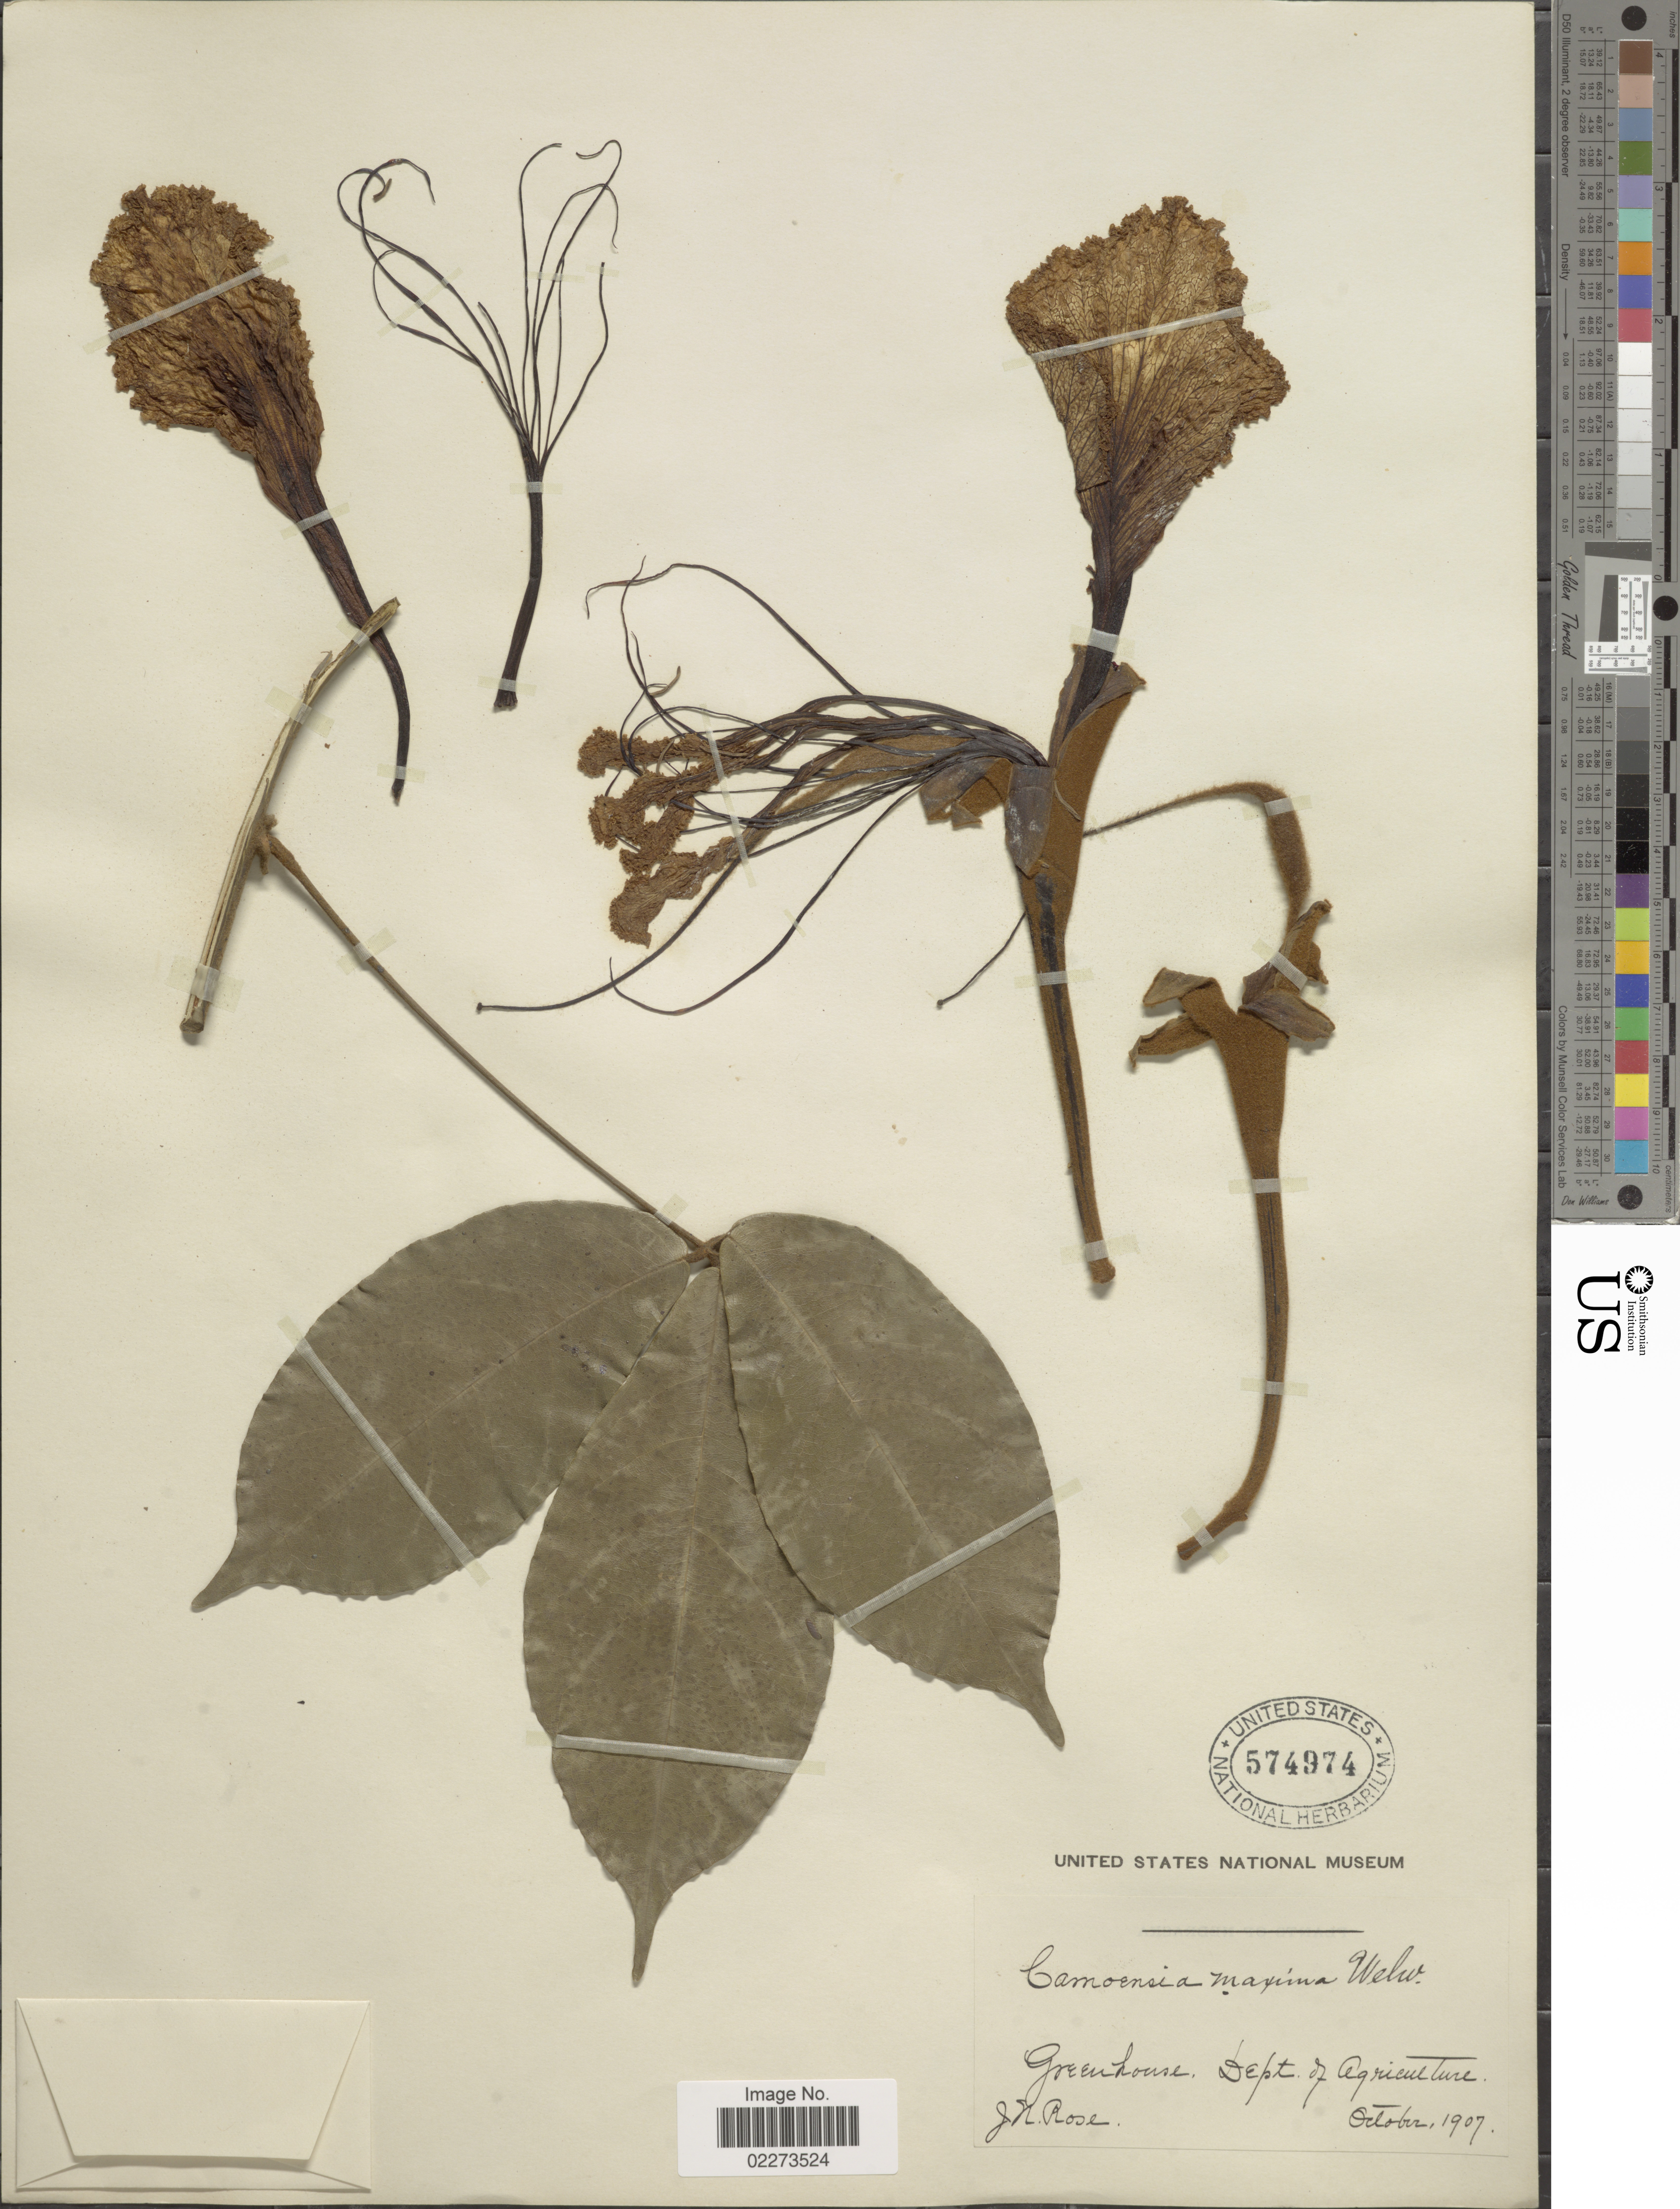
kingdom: Plantae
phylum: Tracheophyta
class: Magnoliopsida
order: Fabales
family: Fabaceae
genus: Camoensia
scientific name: Camoensia scandens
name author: (Welw.) J.B. Gillett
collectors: J. N. Rose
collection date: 1907-10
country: United States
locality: Greenhouse, Dept of Agriculture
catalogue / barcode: US 574974